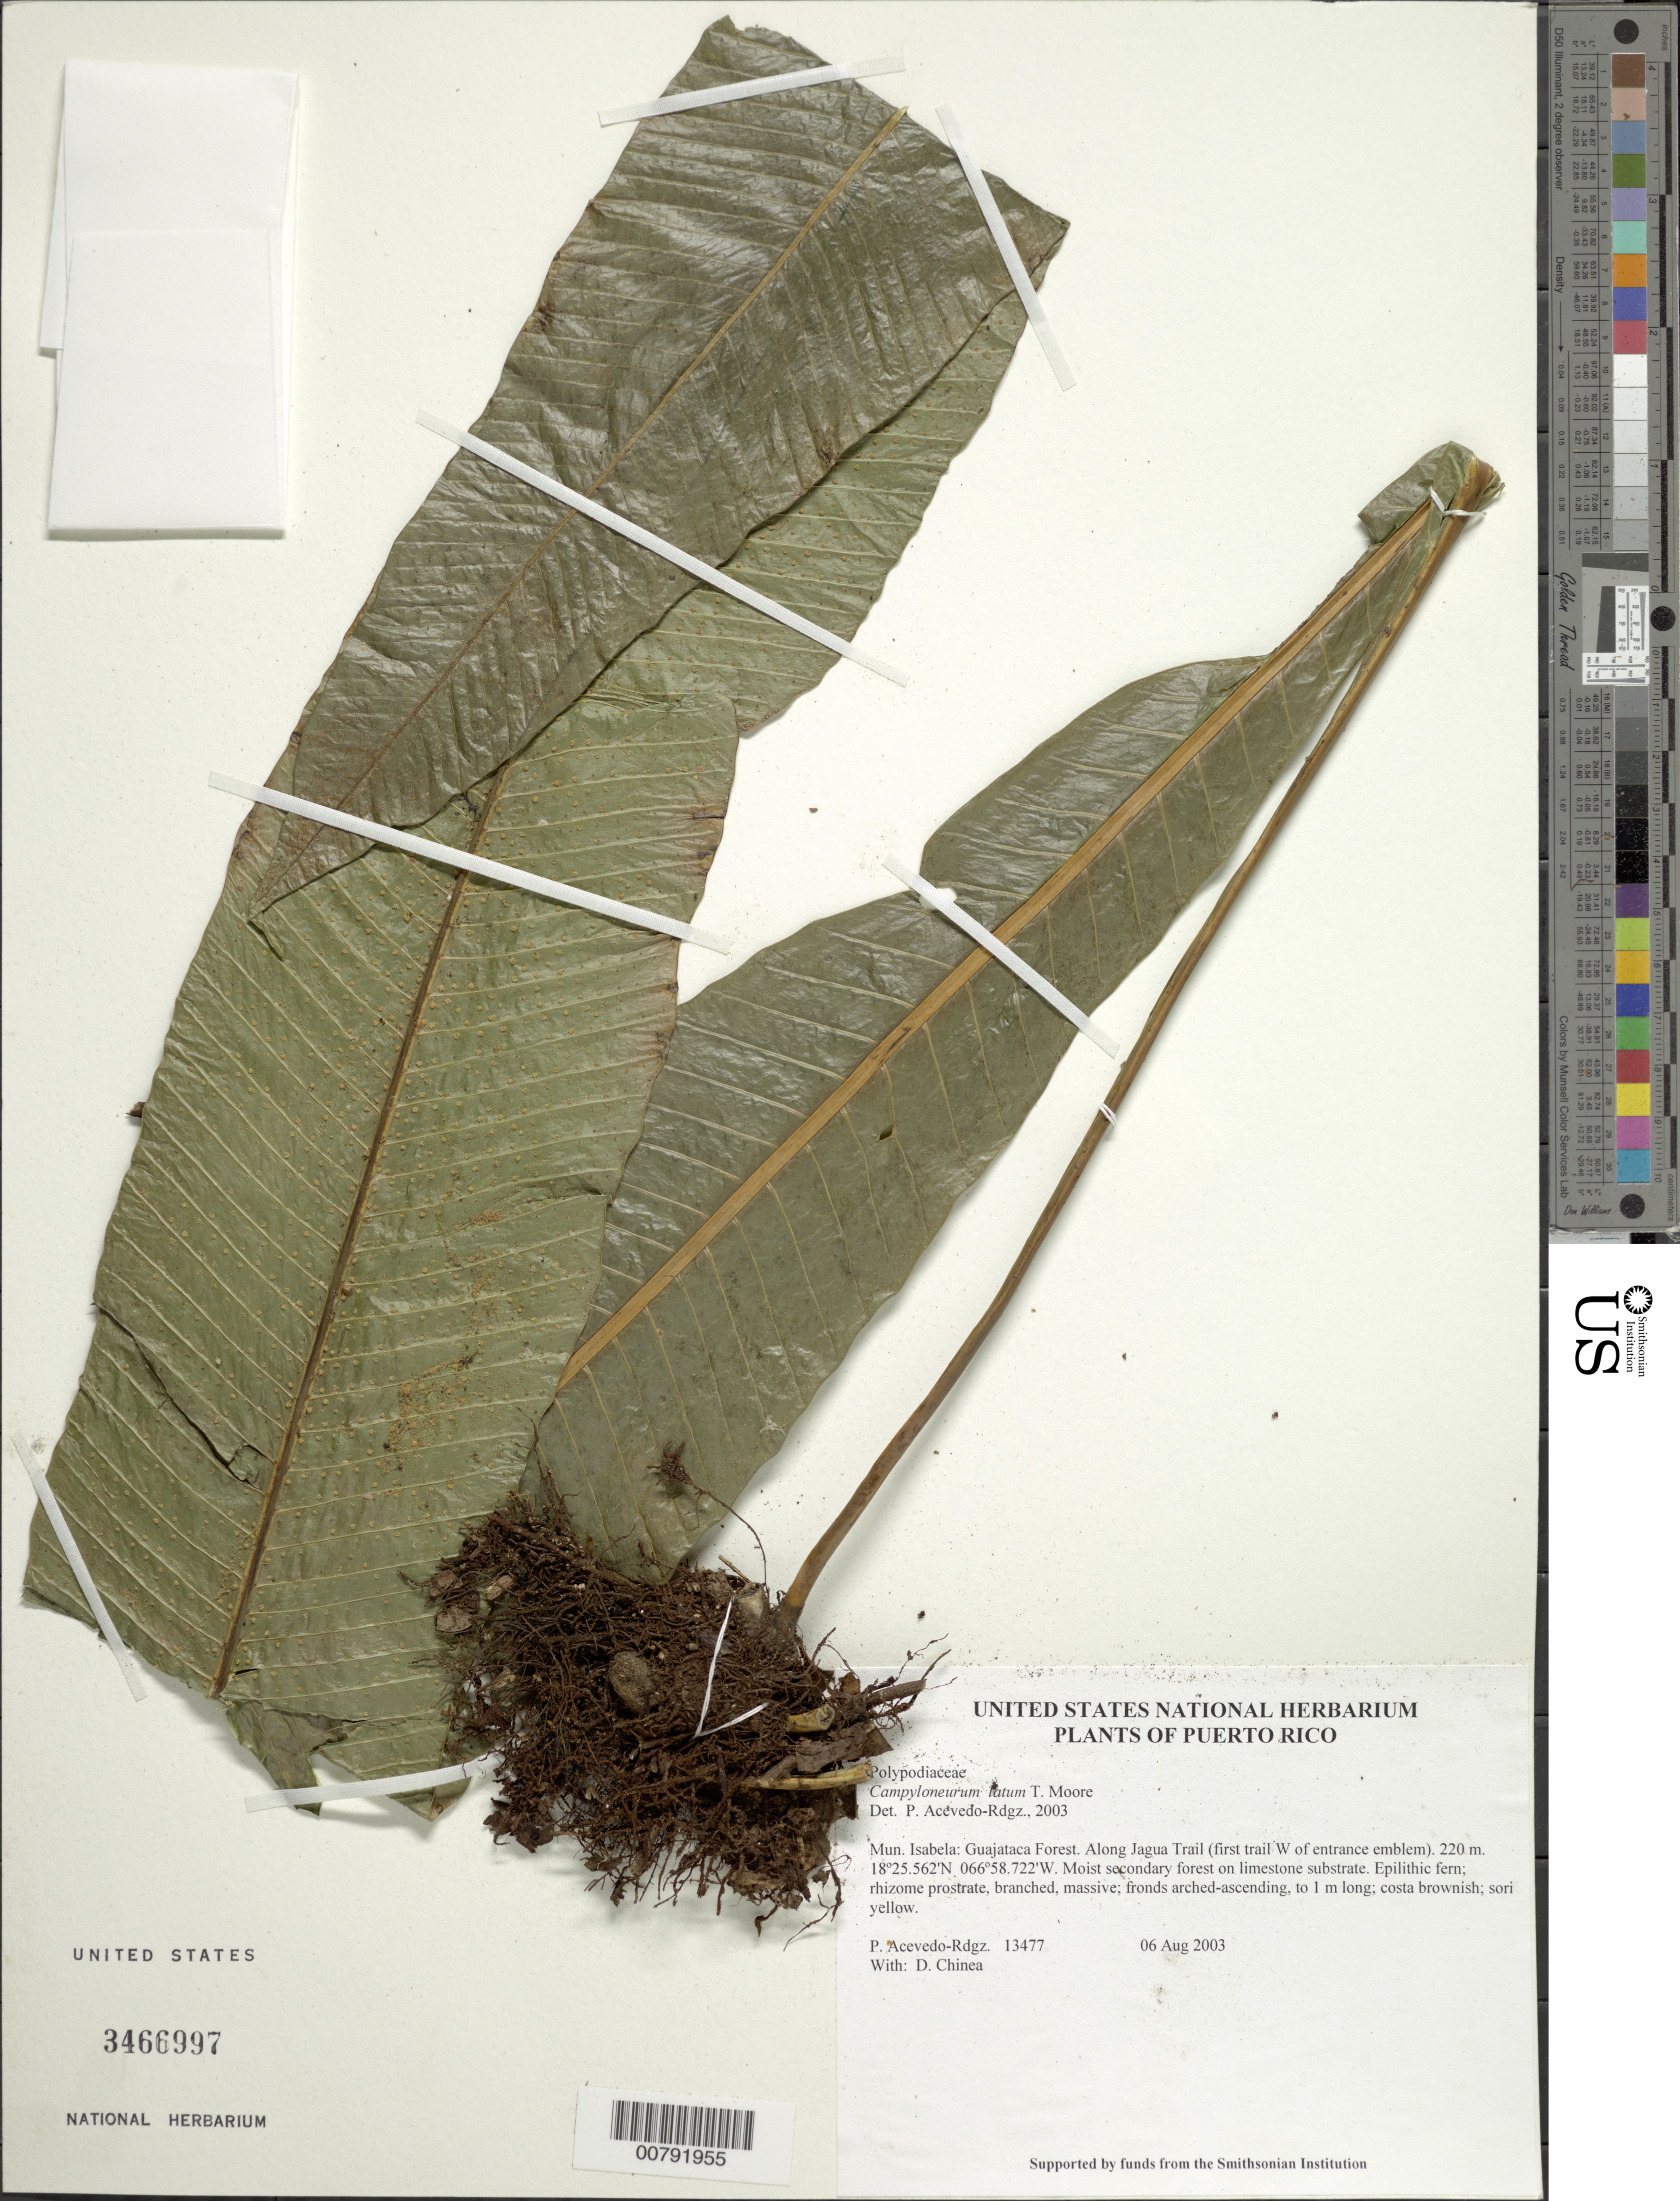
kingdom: Plantae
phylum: Tracheophyta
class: Polypodiopsida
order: Polypodiales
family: Polypodiaceae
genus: Campyloneurum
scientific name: Campyloneurum latum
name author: T. Moore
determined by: Acevedo-Rodríguez, P., (BOT), Smithsonian Institution - National Museum of Natural History (UNITED STATES)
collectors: P. Acevedo-Rodr. & D. Chinea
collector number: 13477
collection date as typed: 06 Aug 2003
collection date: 2003-08-06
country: Puerto Rico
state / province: Isabela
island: Puerto Rico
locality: Mun. Isabela: Guajataca Forest. Along Jagua Trail (first trail W of entrance emblem).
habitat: Moist secondary forest on limestone substrate.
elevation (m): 220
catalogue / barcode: US 3466997